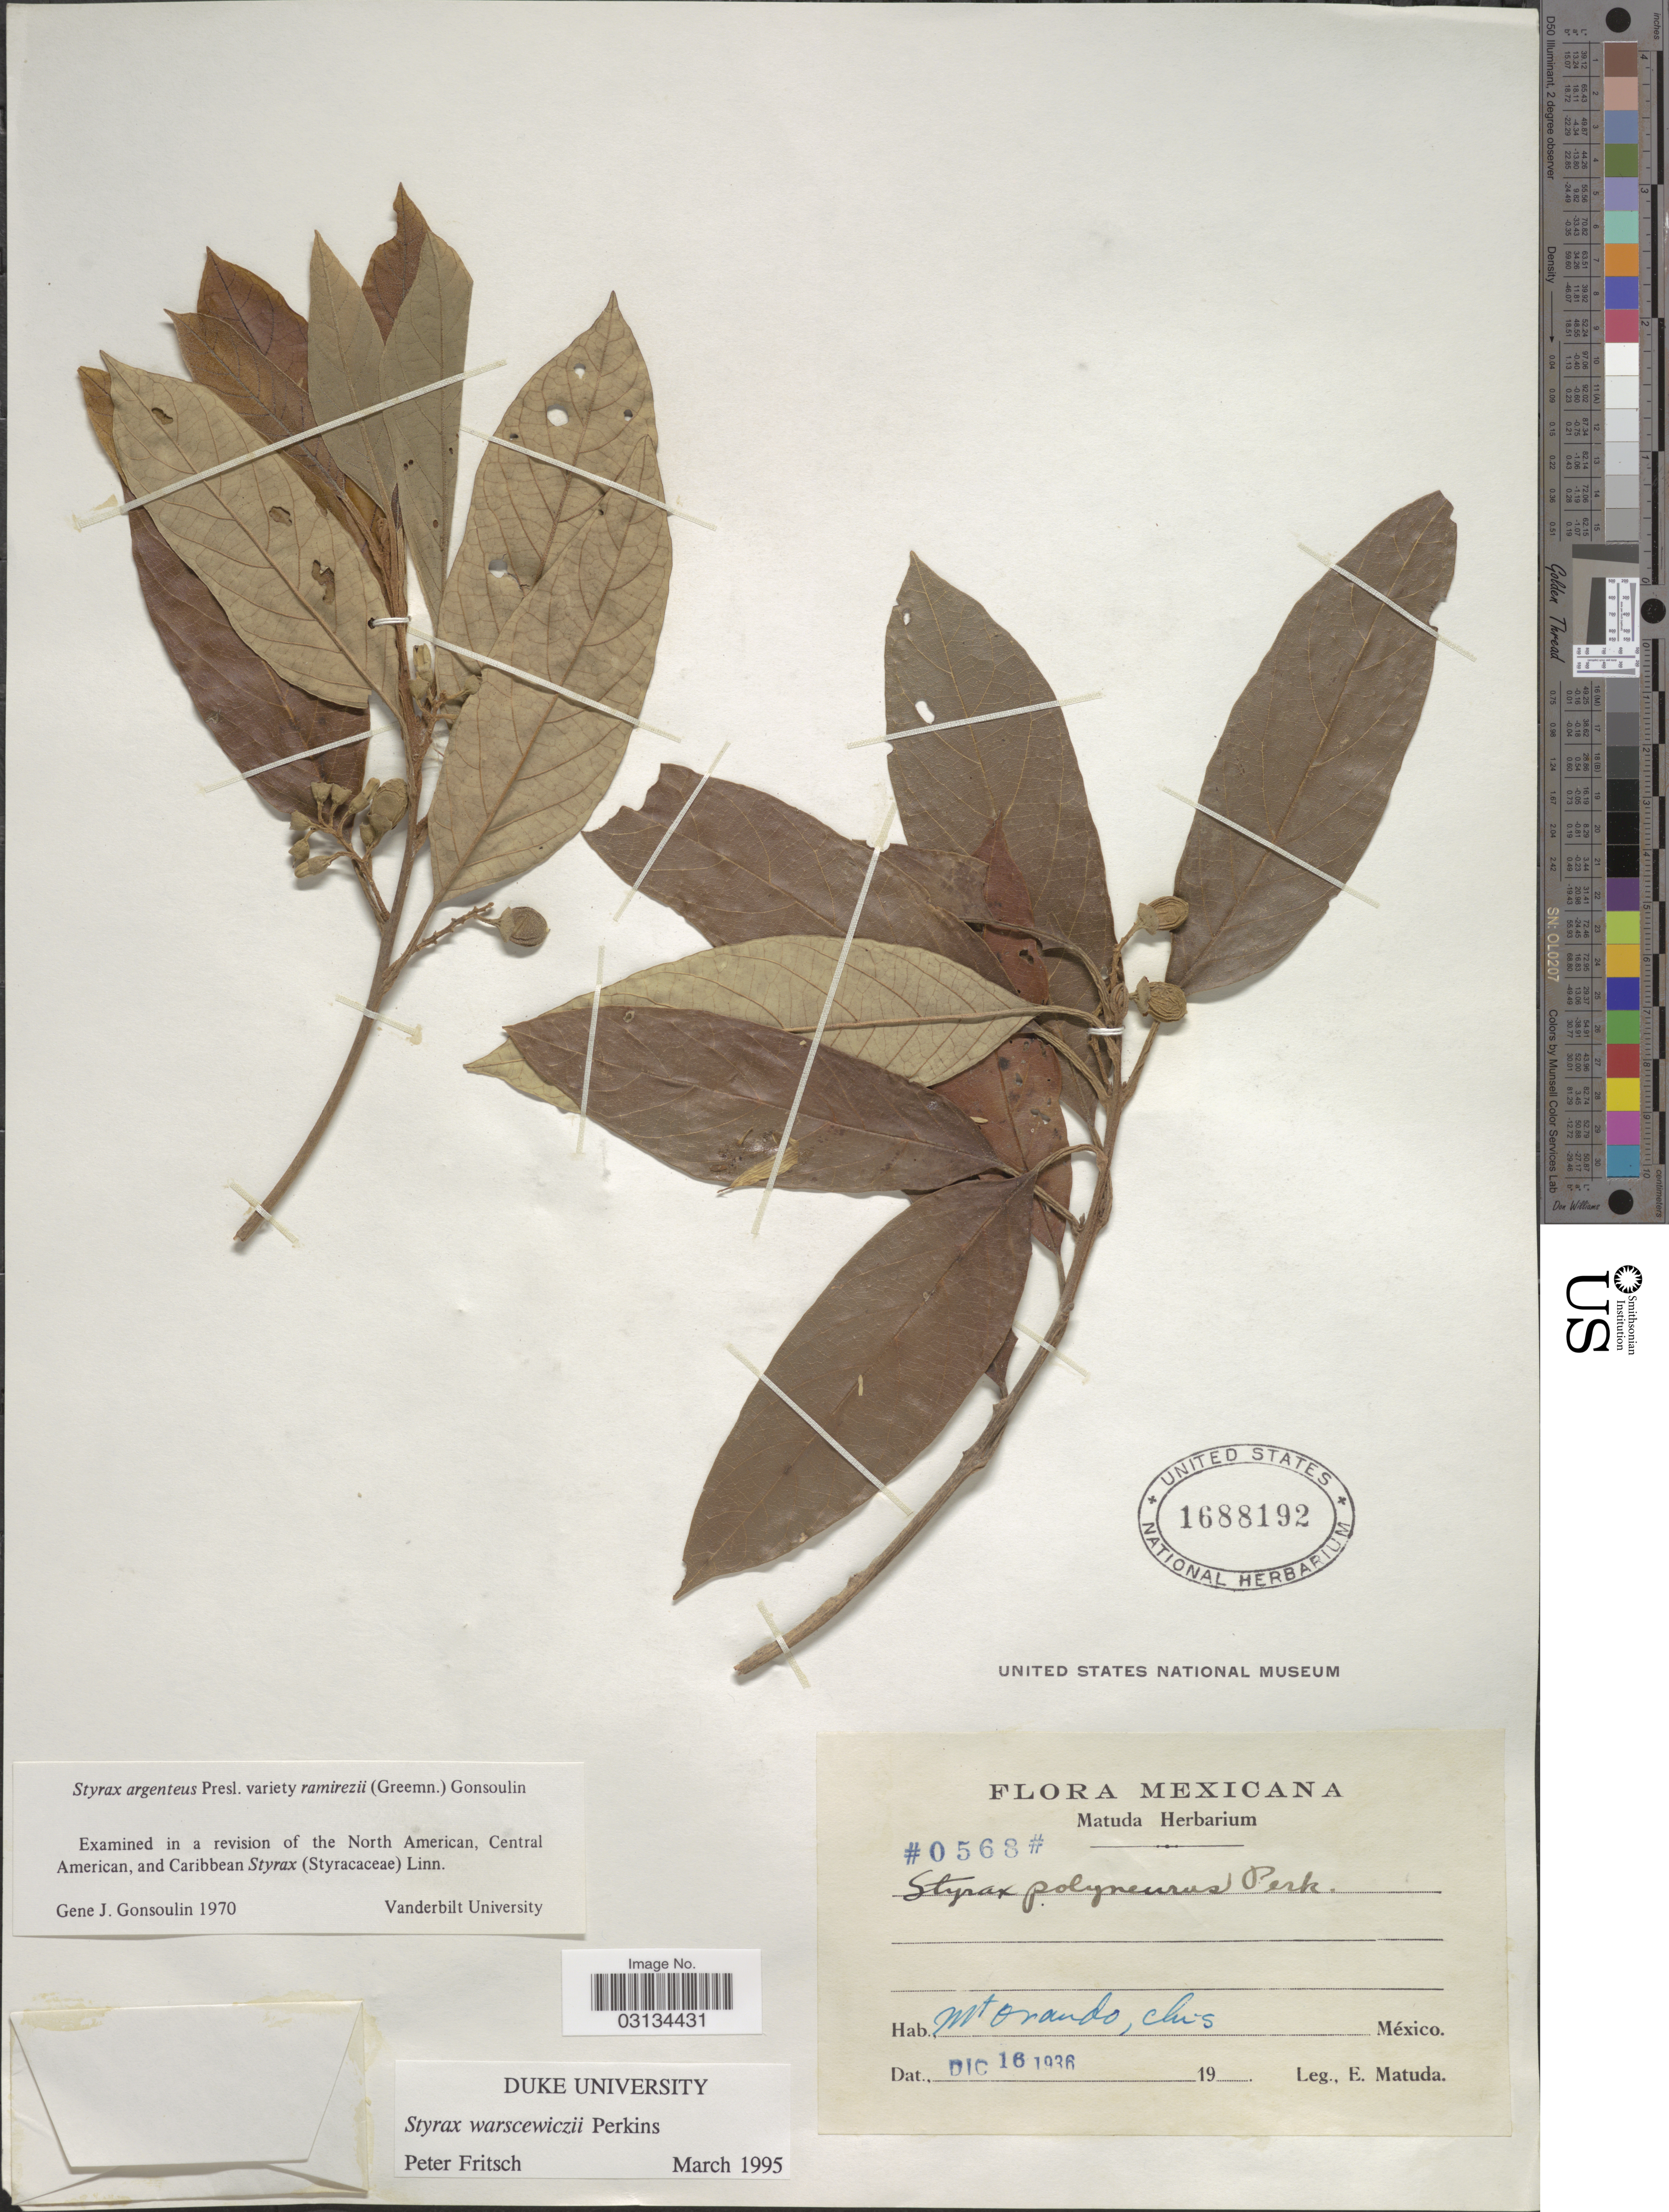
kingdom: Plantae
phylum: Tracheophyta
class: Magnoliopsida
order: Ericales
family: Styracaceae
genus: Styrax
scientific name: Styrax warscewiczii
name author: Perkins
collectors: E. Matuda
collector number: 0568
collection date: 1936-12-16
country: Mexico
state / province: Chiapas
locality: Mt. Ovando.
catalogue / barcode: US 1688192